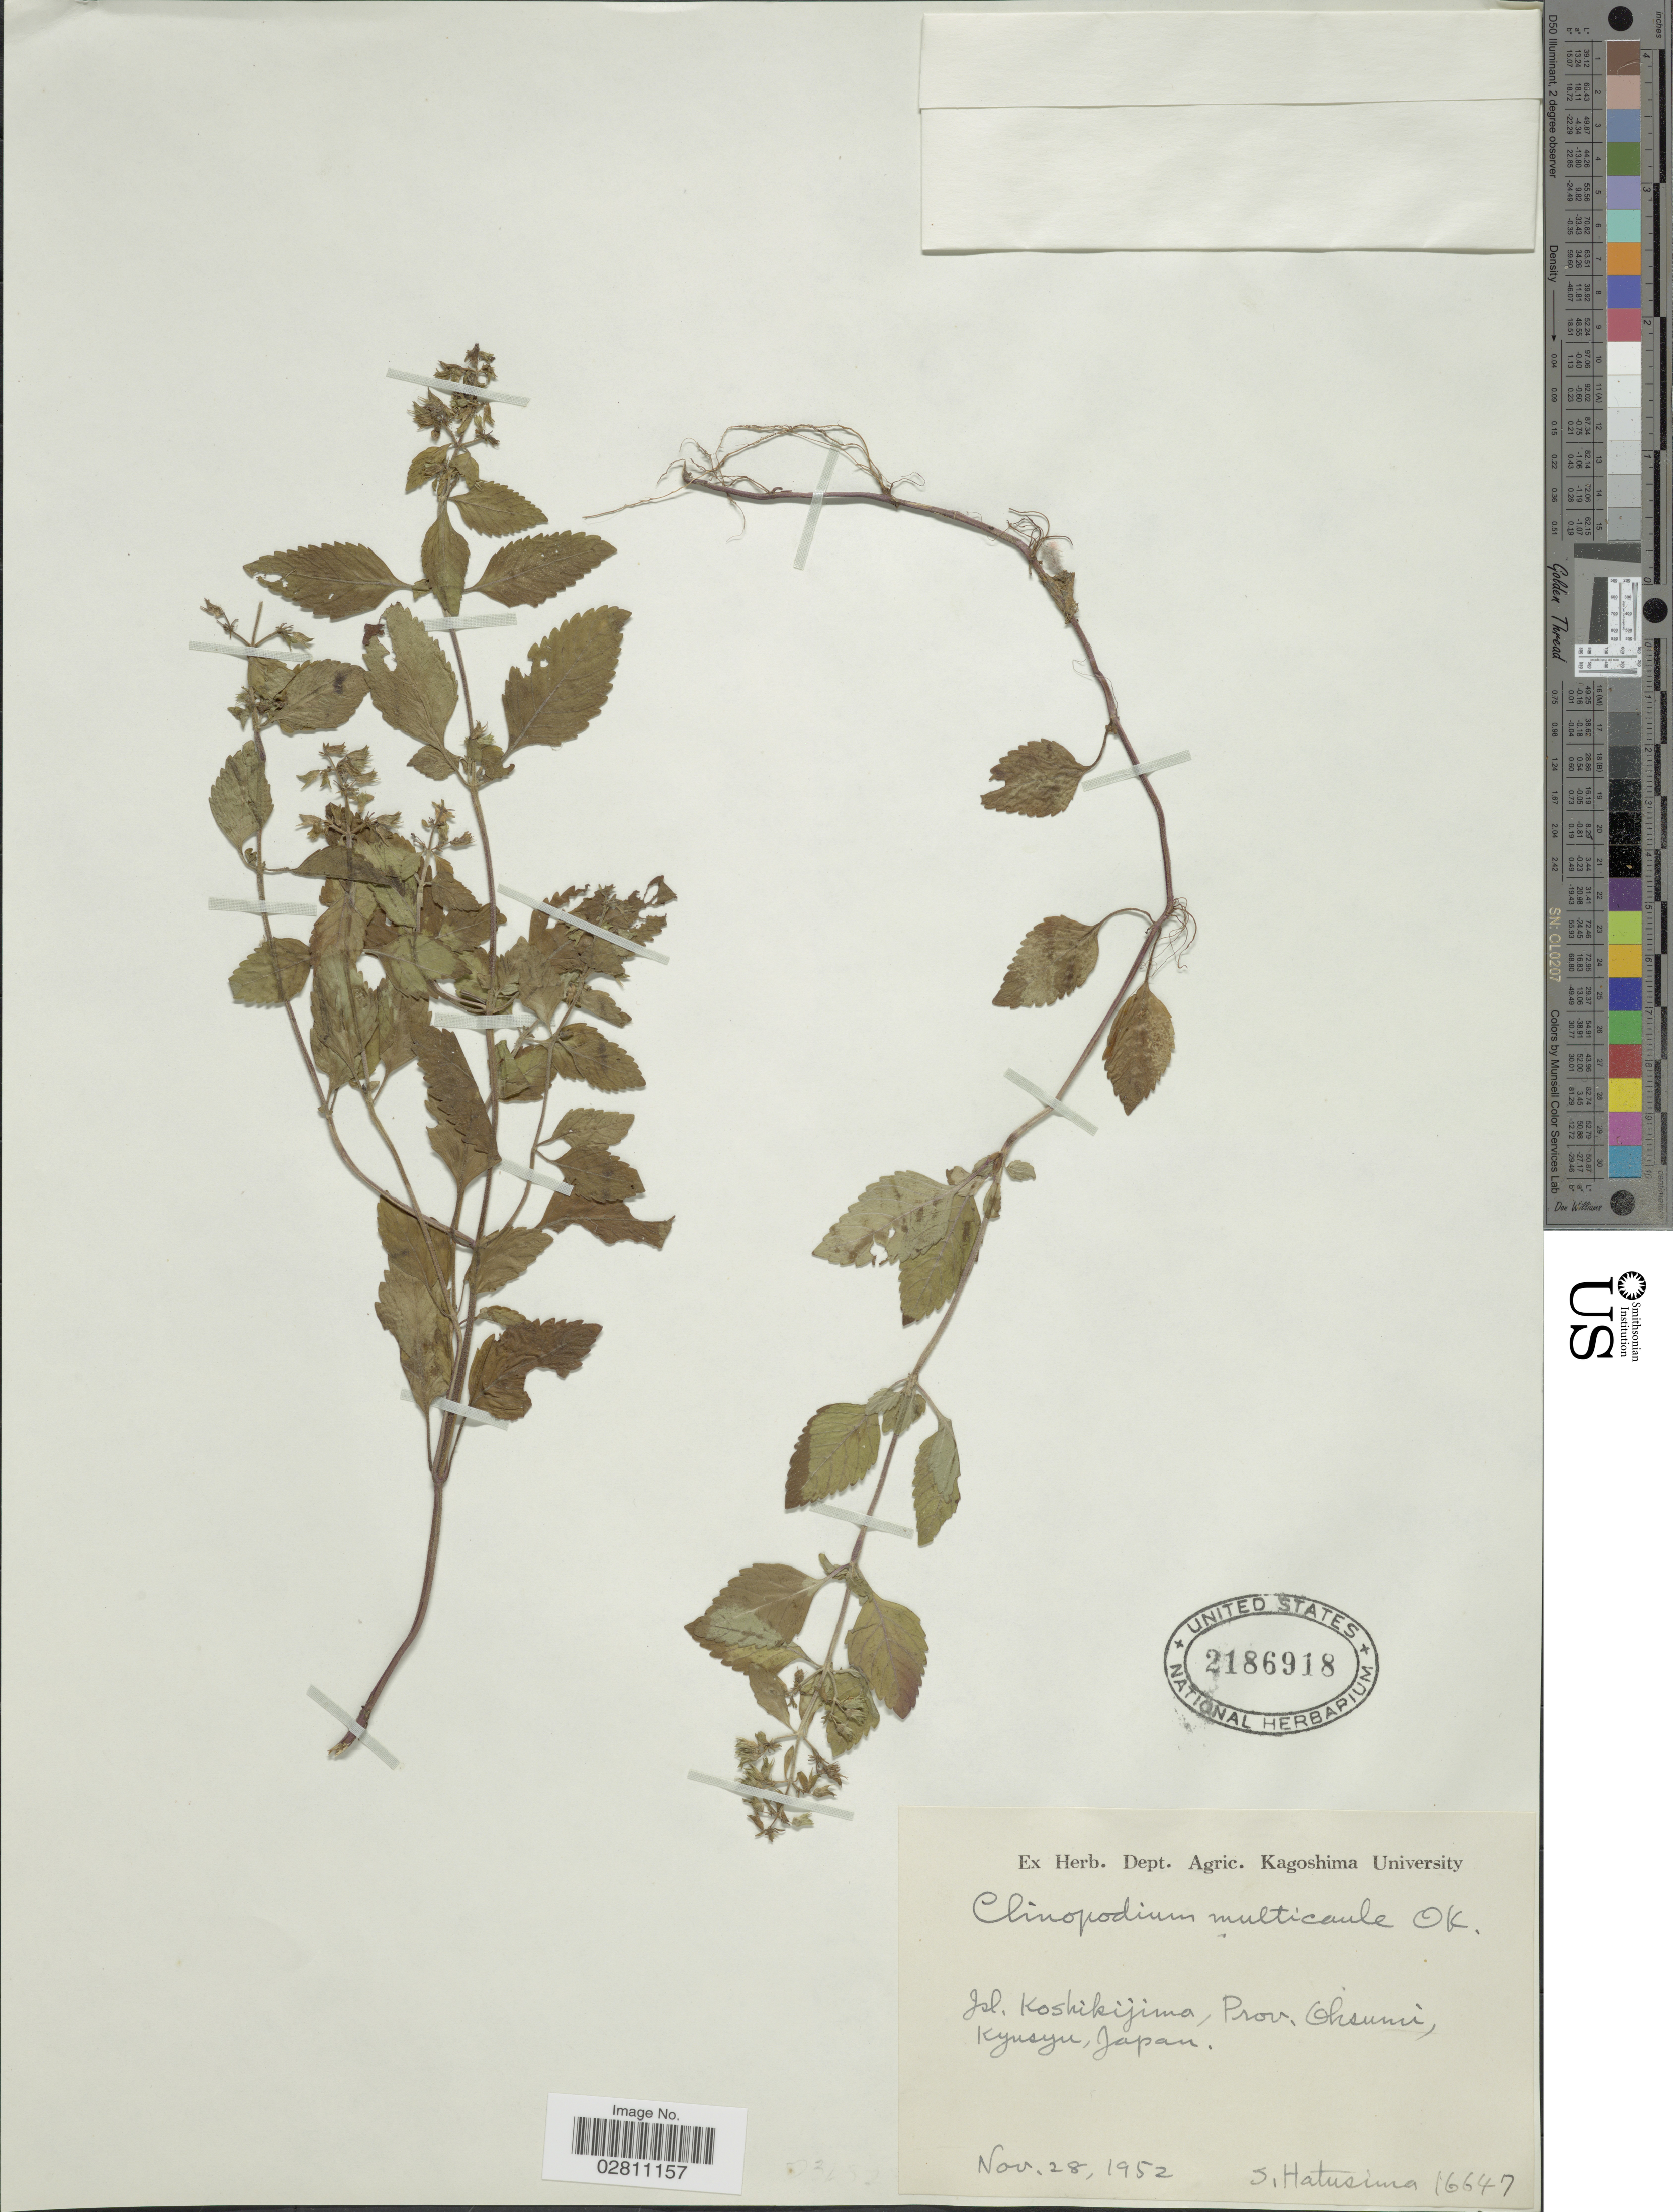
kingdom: Plantae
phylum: Tracheophyta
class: Magnoliopsida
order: Lamiales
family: Lamiaceae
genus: Clinopodium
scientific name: Clinopodium multicaule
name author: (Maxim.) Kuntze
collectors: S. Hatusima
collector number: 16647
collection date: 1952-11-28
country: Japan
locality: Isl. Koshikijima, Prov. Ohsumi, Kyusyu.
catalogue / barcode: US 2186918